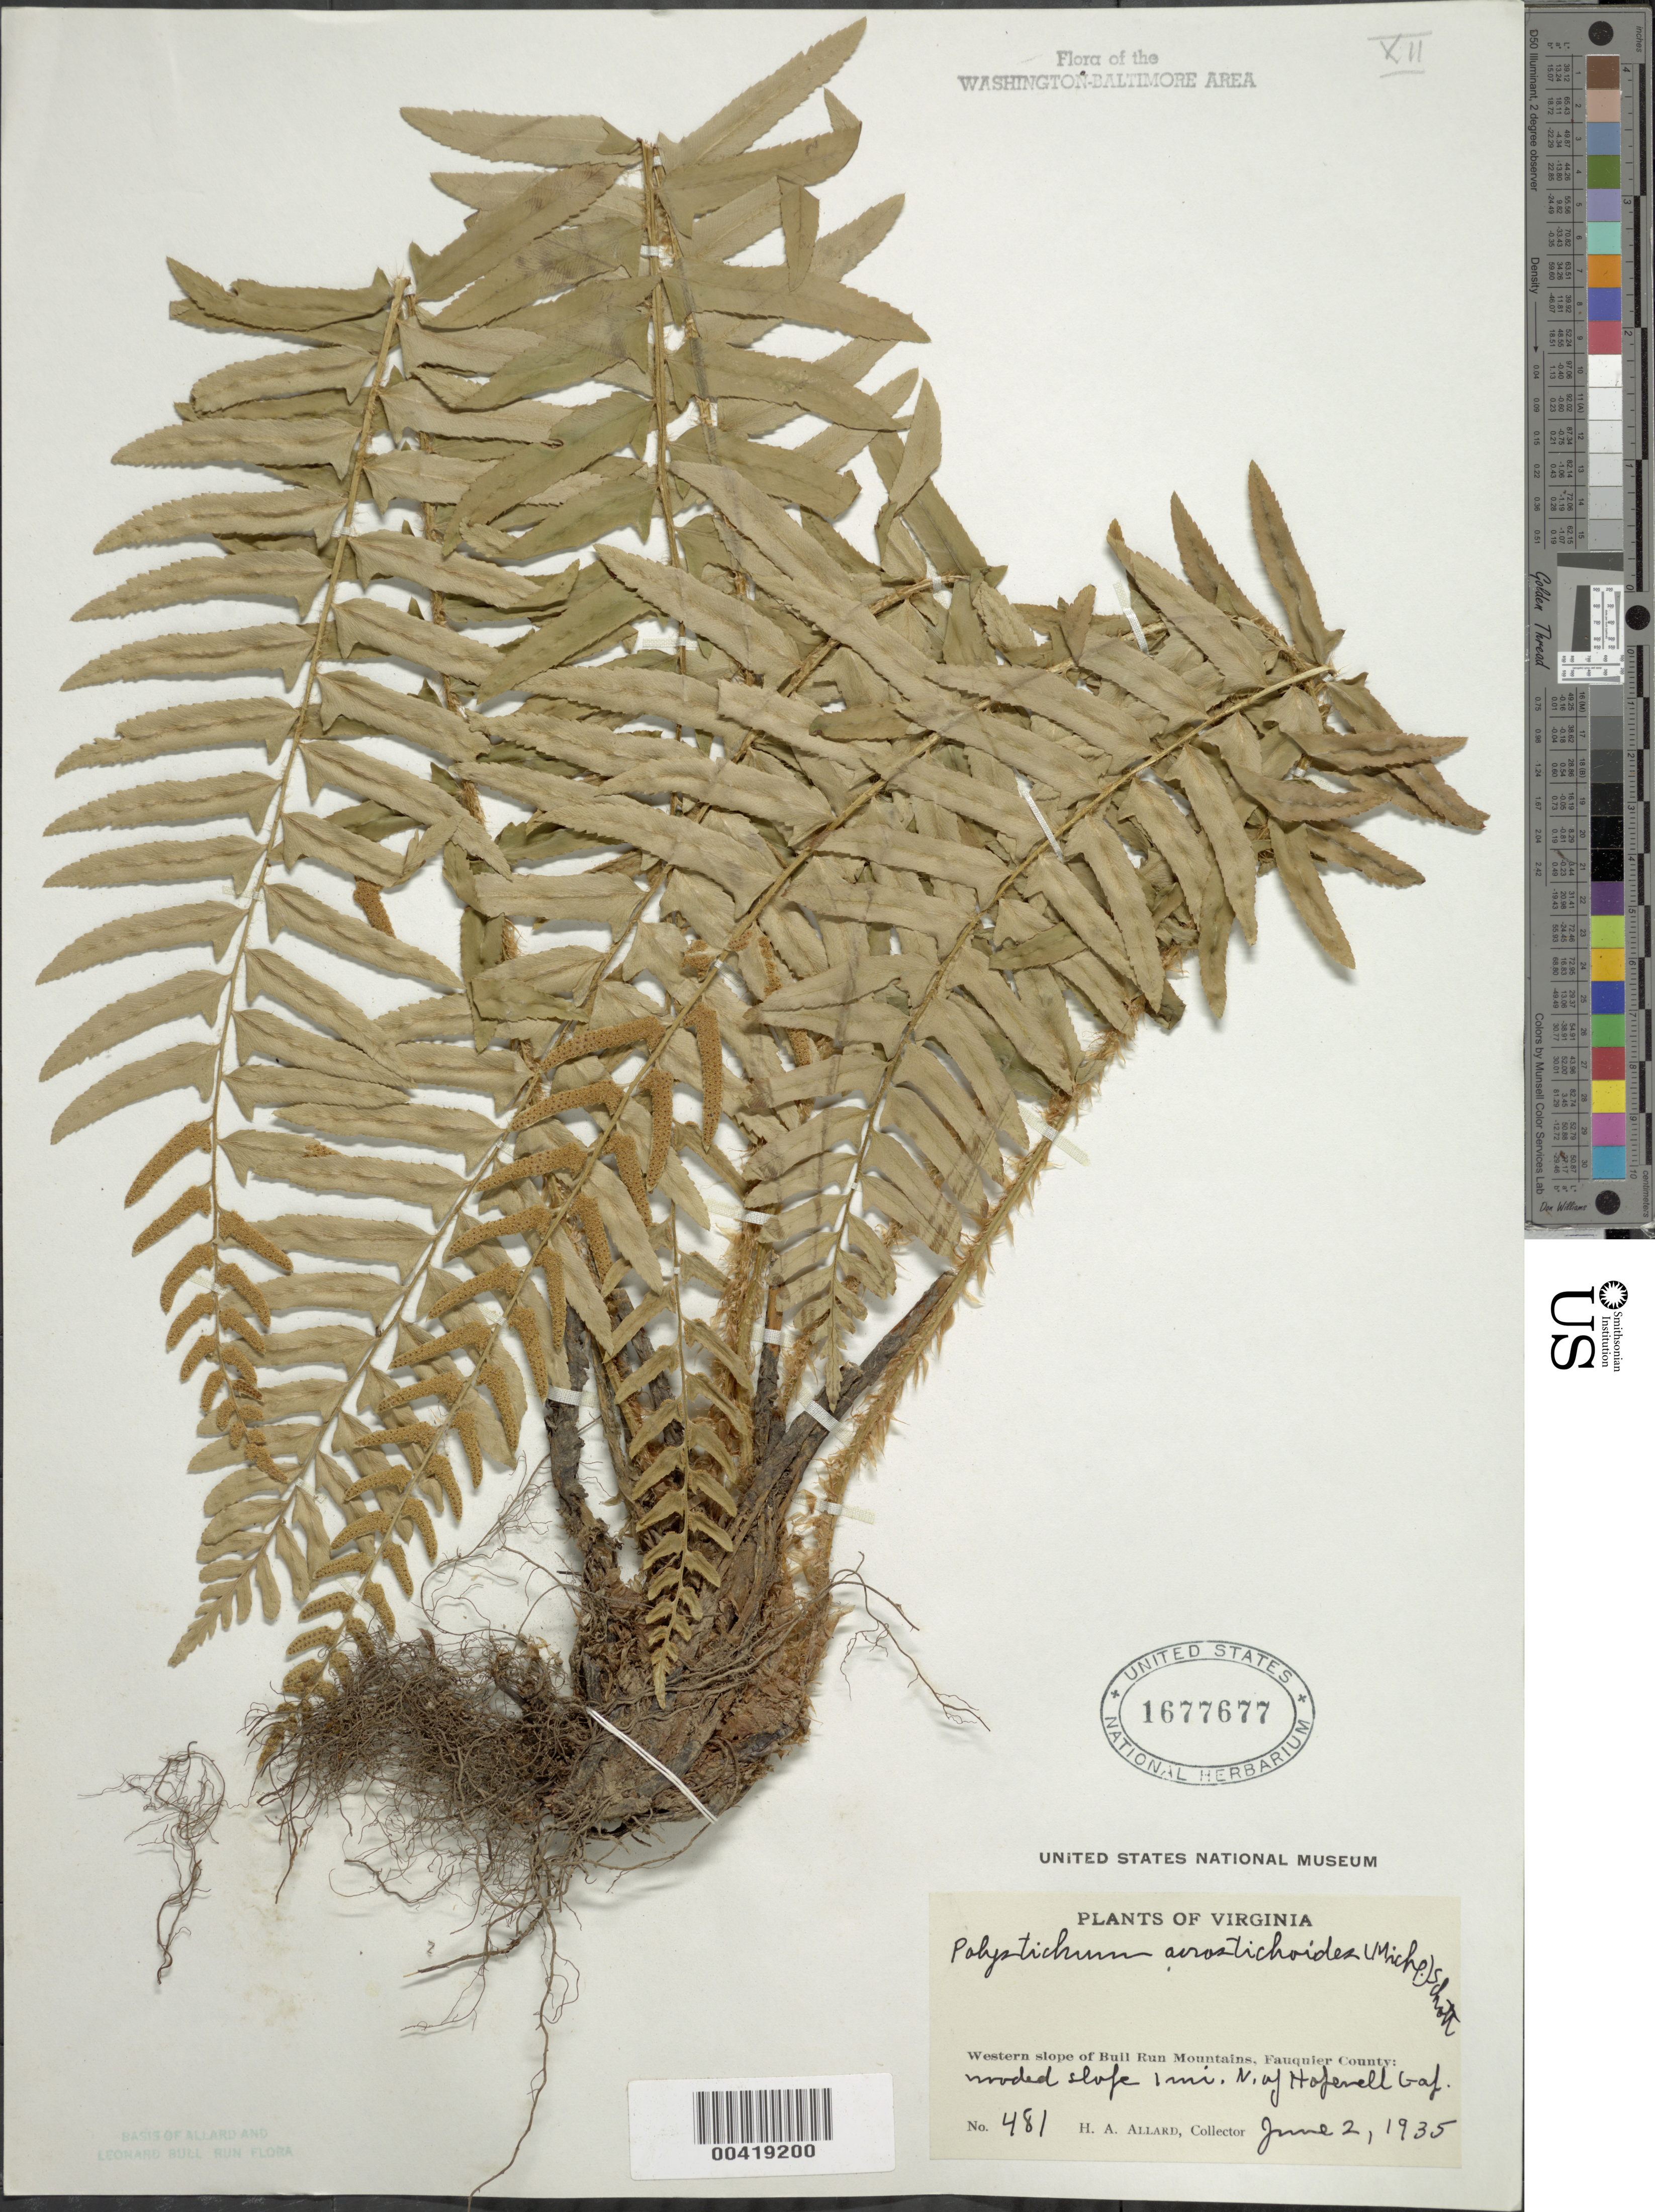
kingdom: Plantae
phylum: Tracheophyta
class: Polypodiopsida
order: Polypodiales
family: Dryopteridaceae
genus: Polystichum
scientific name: Polystichum acrostichoides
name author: (Michx.) Schott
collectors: H. A. Allard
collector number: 481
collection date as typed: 02 Jun 1935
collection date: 1935-06-02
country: United States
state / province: Virginia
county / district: Fauquier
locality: North of Hopewell Gap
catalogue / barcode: US 1677677